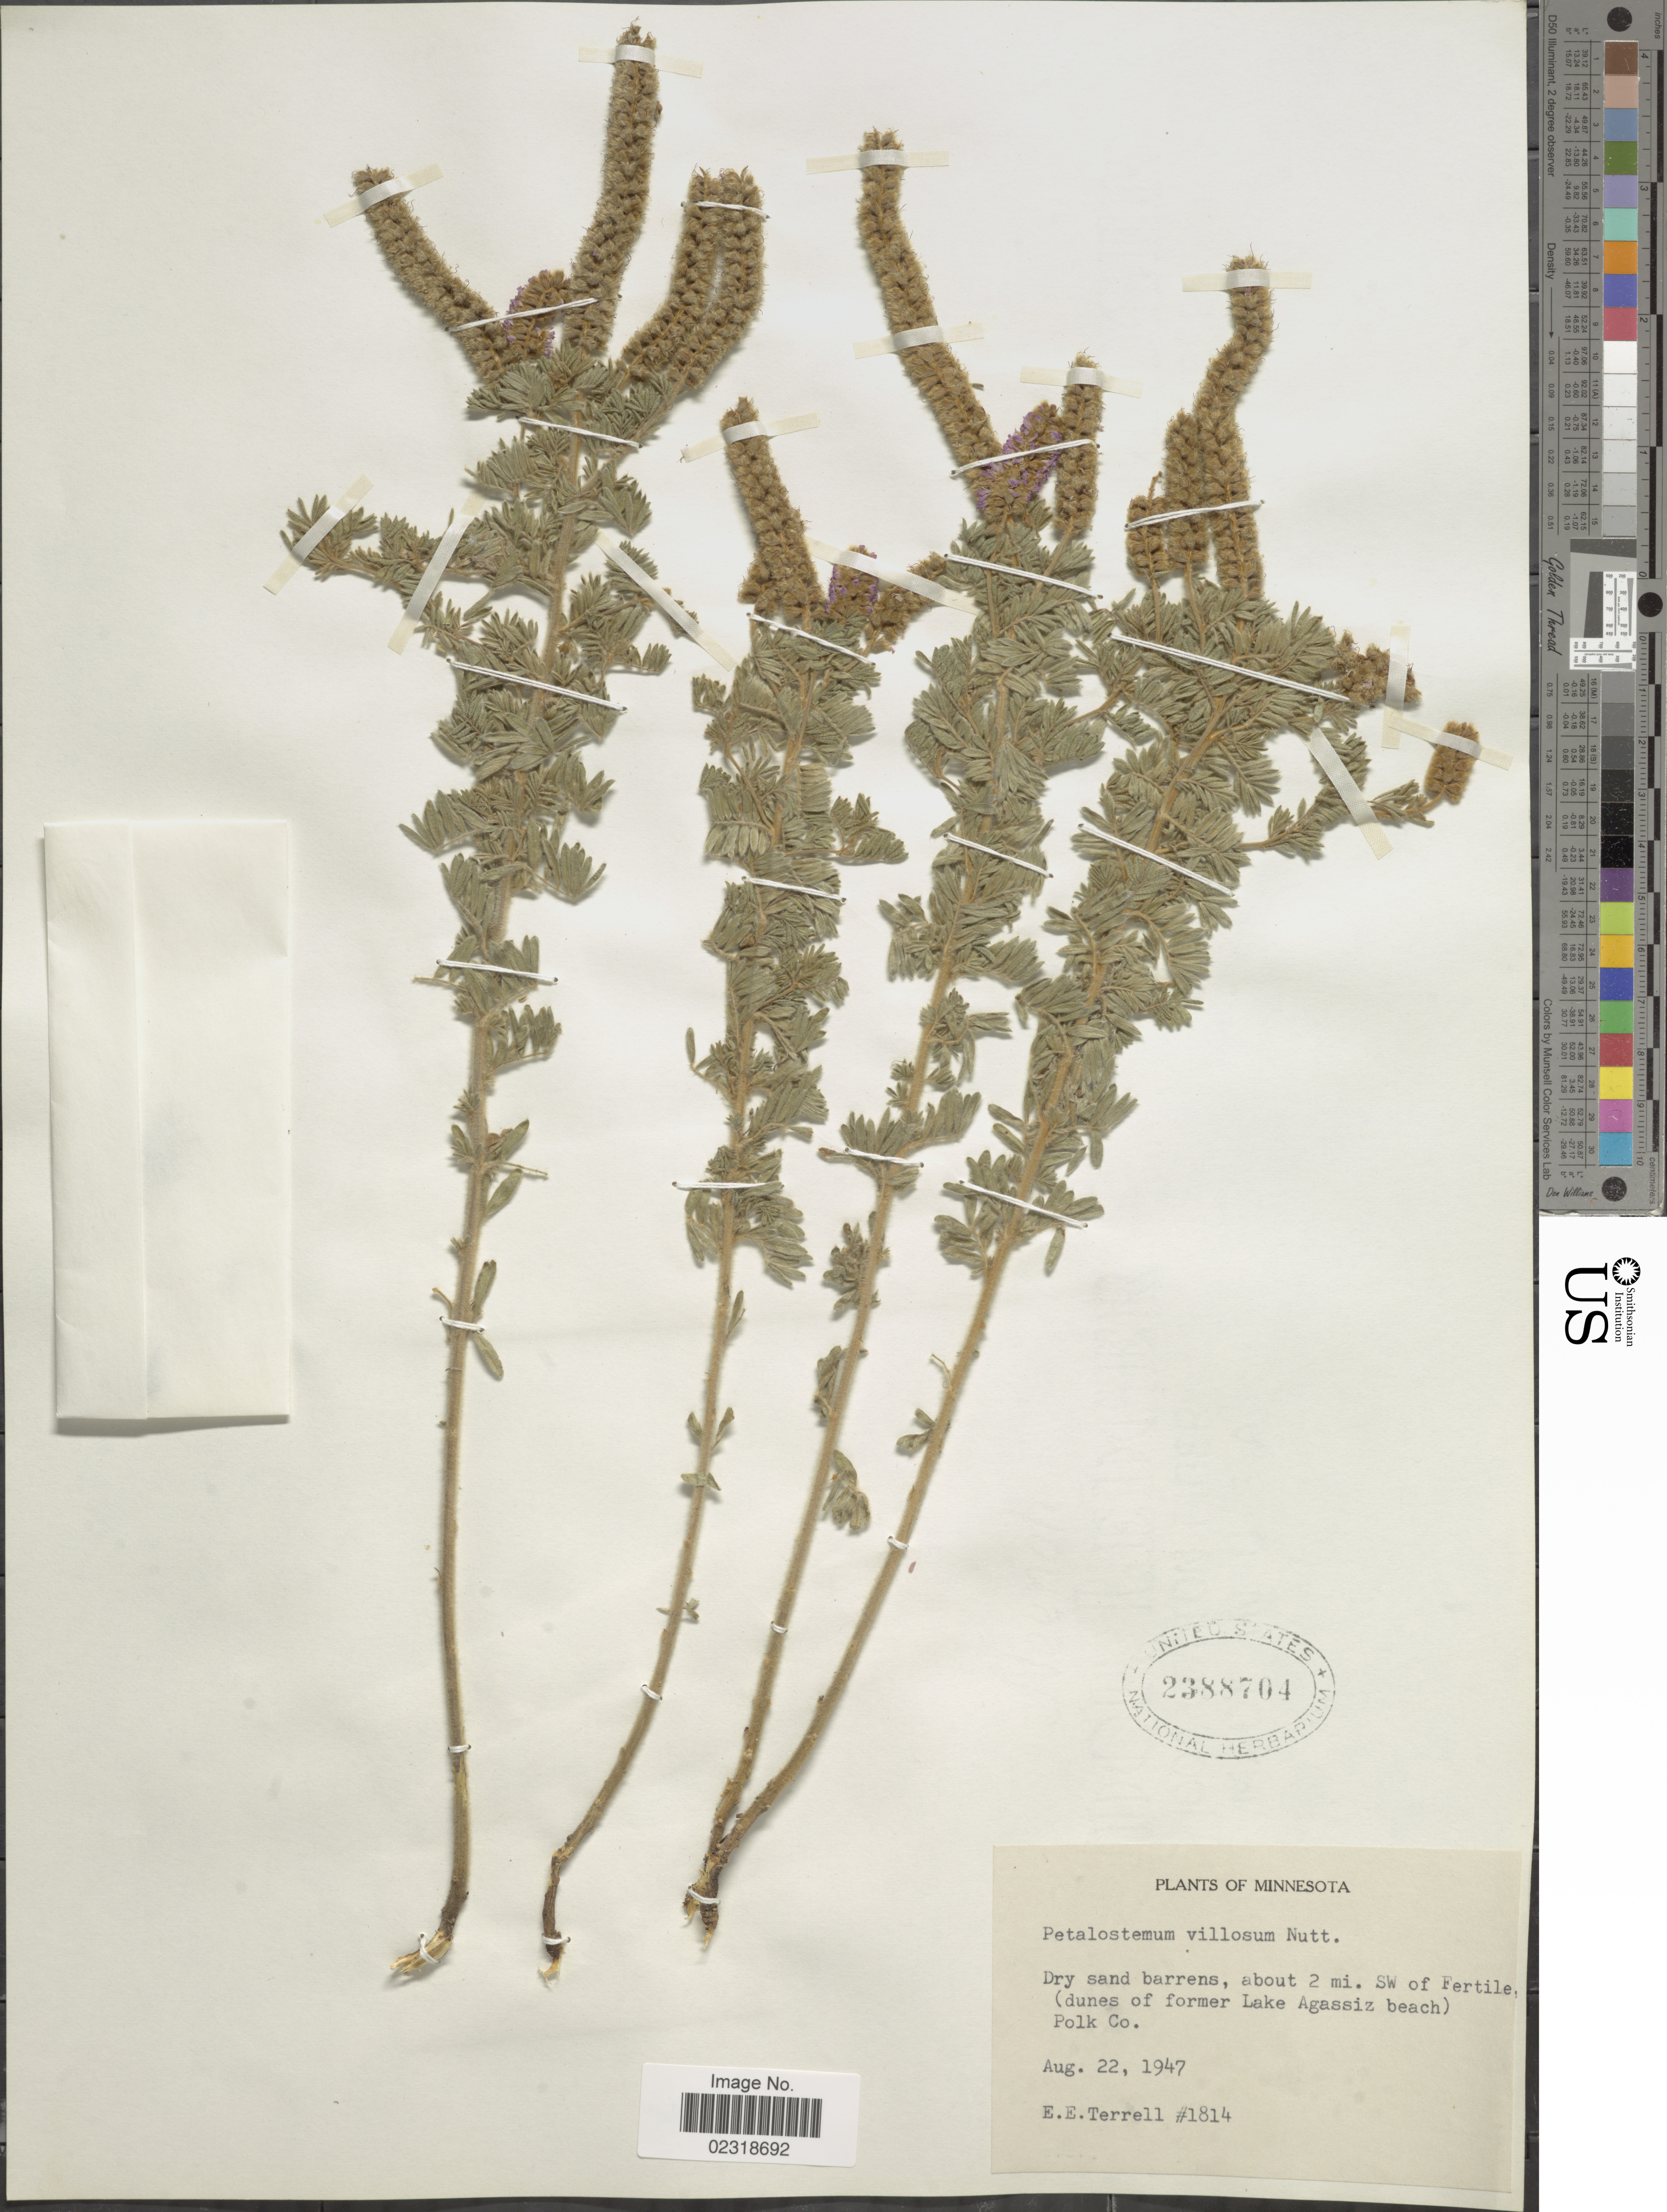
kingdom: Plantae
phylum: Tracheophyta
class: Magnoliopsida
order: Fabales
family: Fabaceae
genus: Dalea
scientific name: Dalea villosa var. villosa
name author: (Nutt.) Spreng.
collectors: E. E. Terrell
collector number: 1814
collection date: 1947-08-22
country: United States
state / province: Minnesota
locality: Dry sand barrens, about 2 mi. SW of Fertille, (dunes of former Lake Agassiz beach), Polk Co.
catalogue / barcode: US 2388704